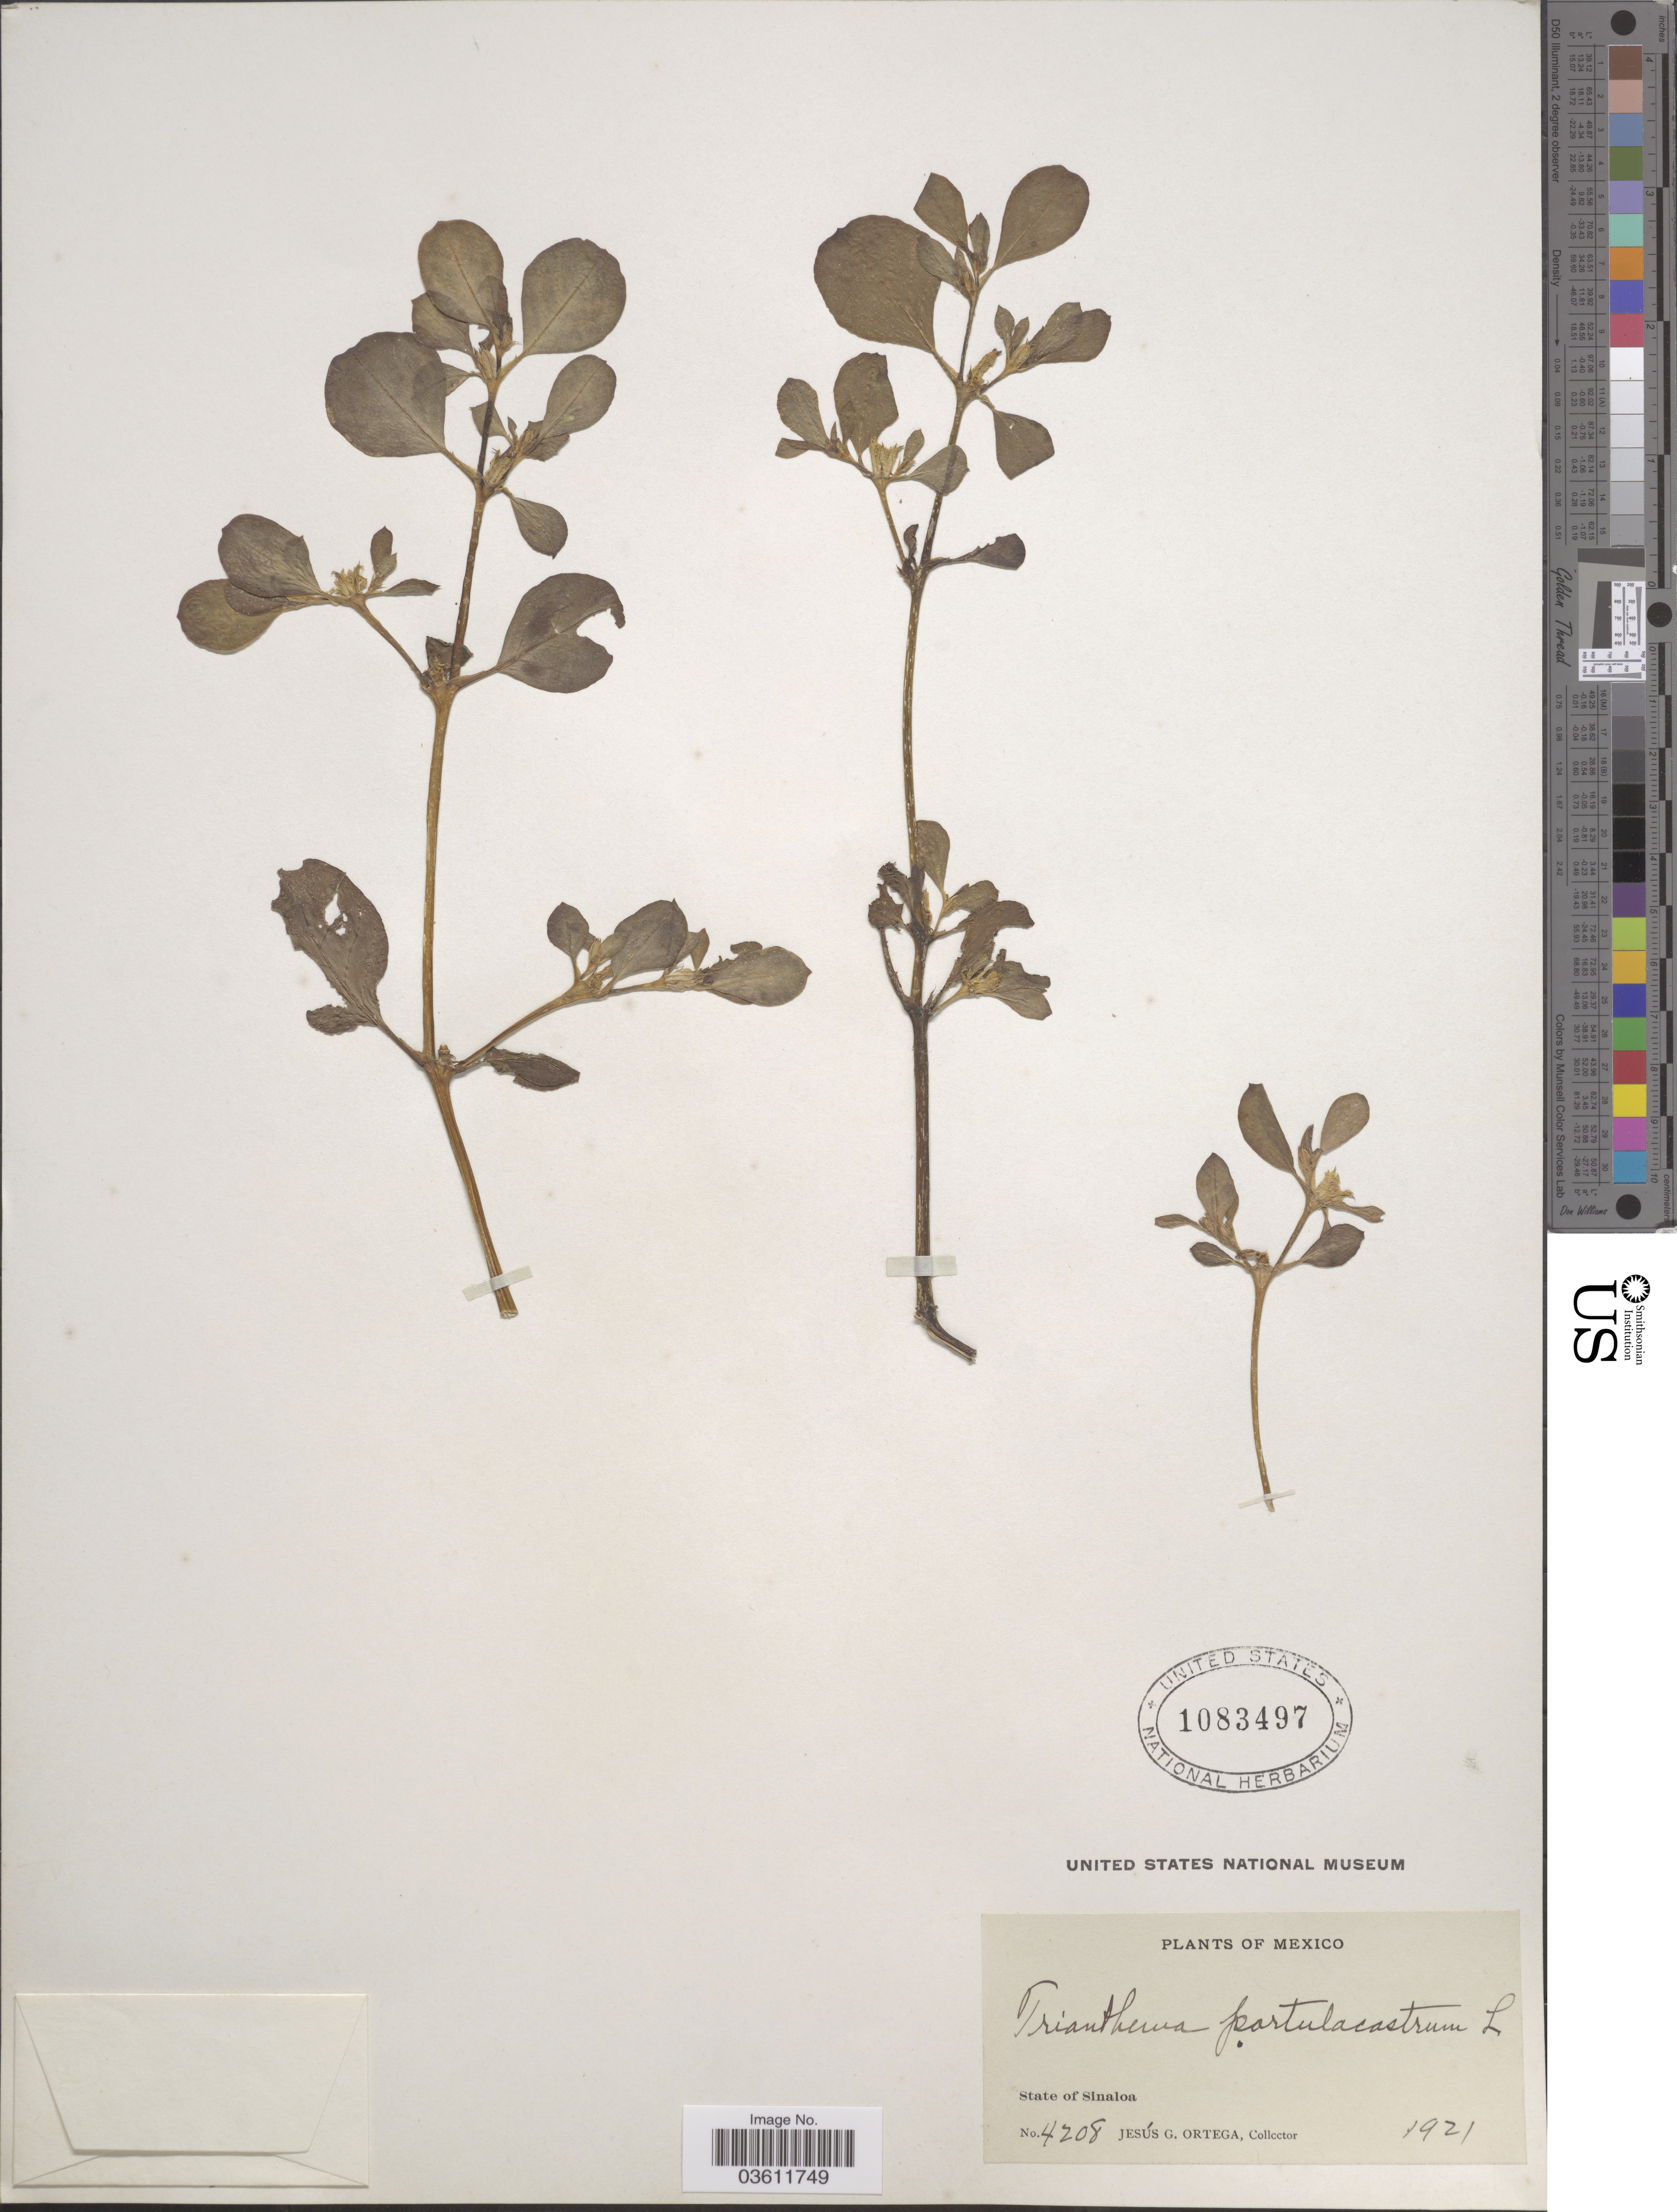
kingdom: Plantae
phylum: Tracheophyta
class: Magnoliopsida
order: Caryophyllales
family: Aizoaceae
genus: Trianthema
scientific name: Trianthema portulacastrum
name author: L.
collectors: J. Ortega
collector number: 4208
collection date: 1921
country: Mexico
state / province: Sinaloa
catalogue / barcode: US 1083497